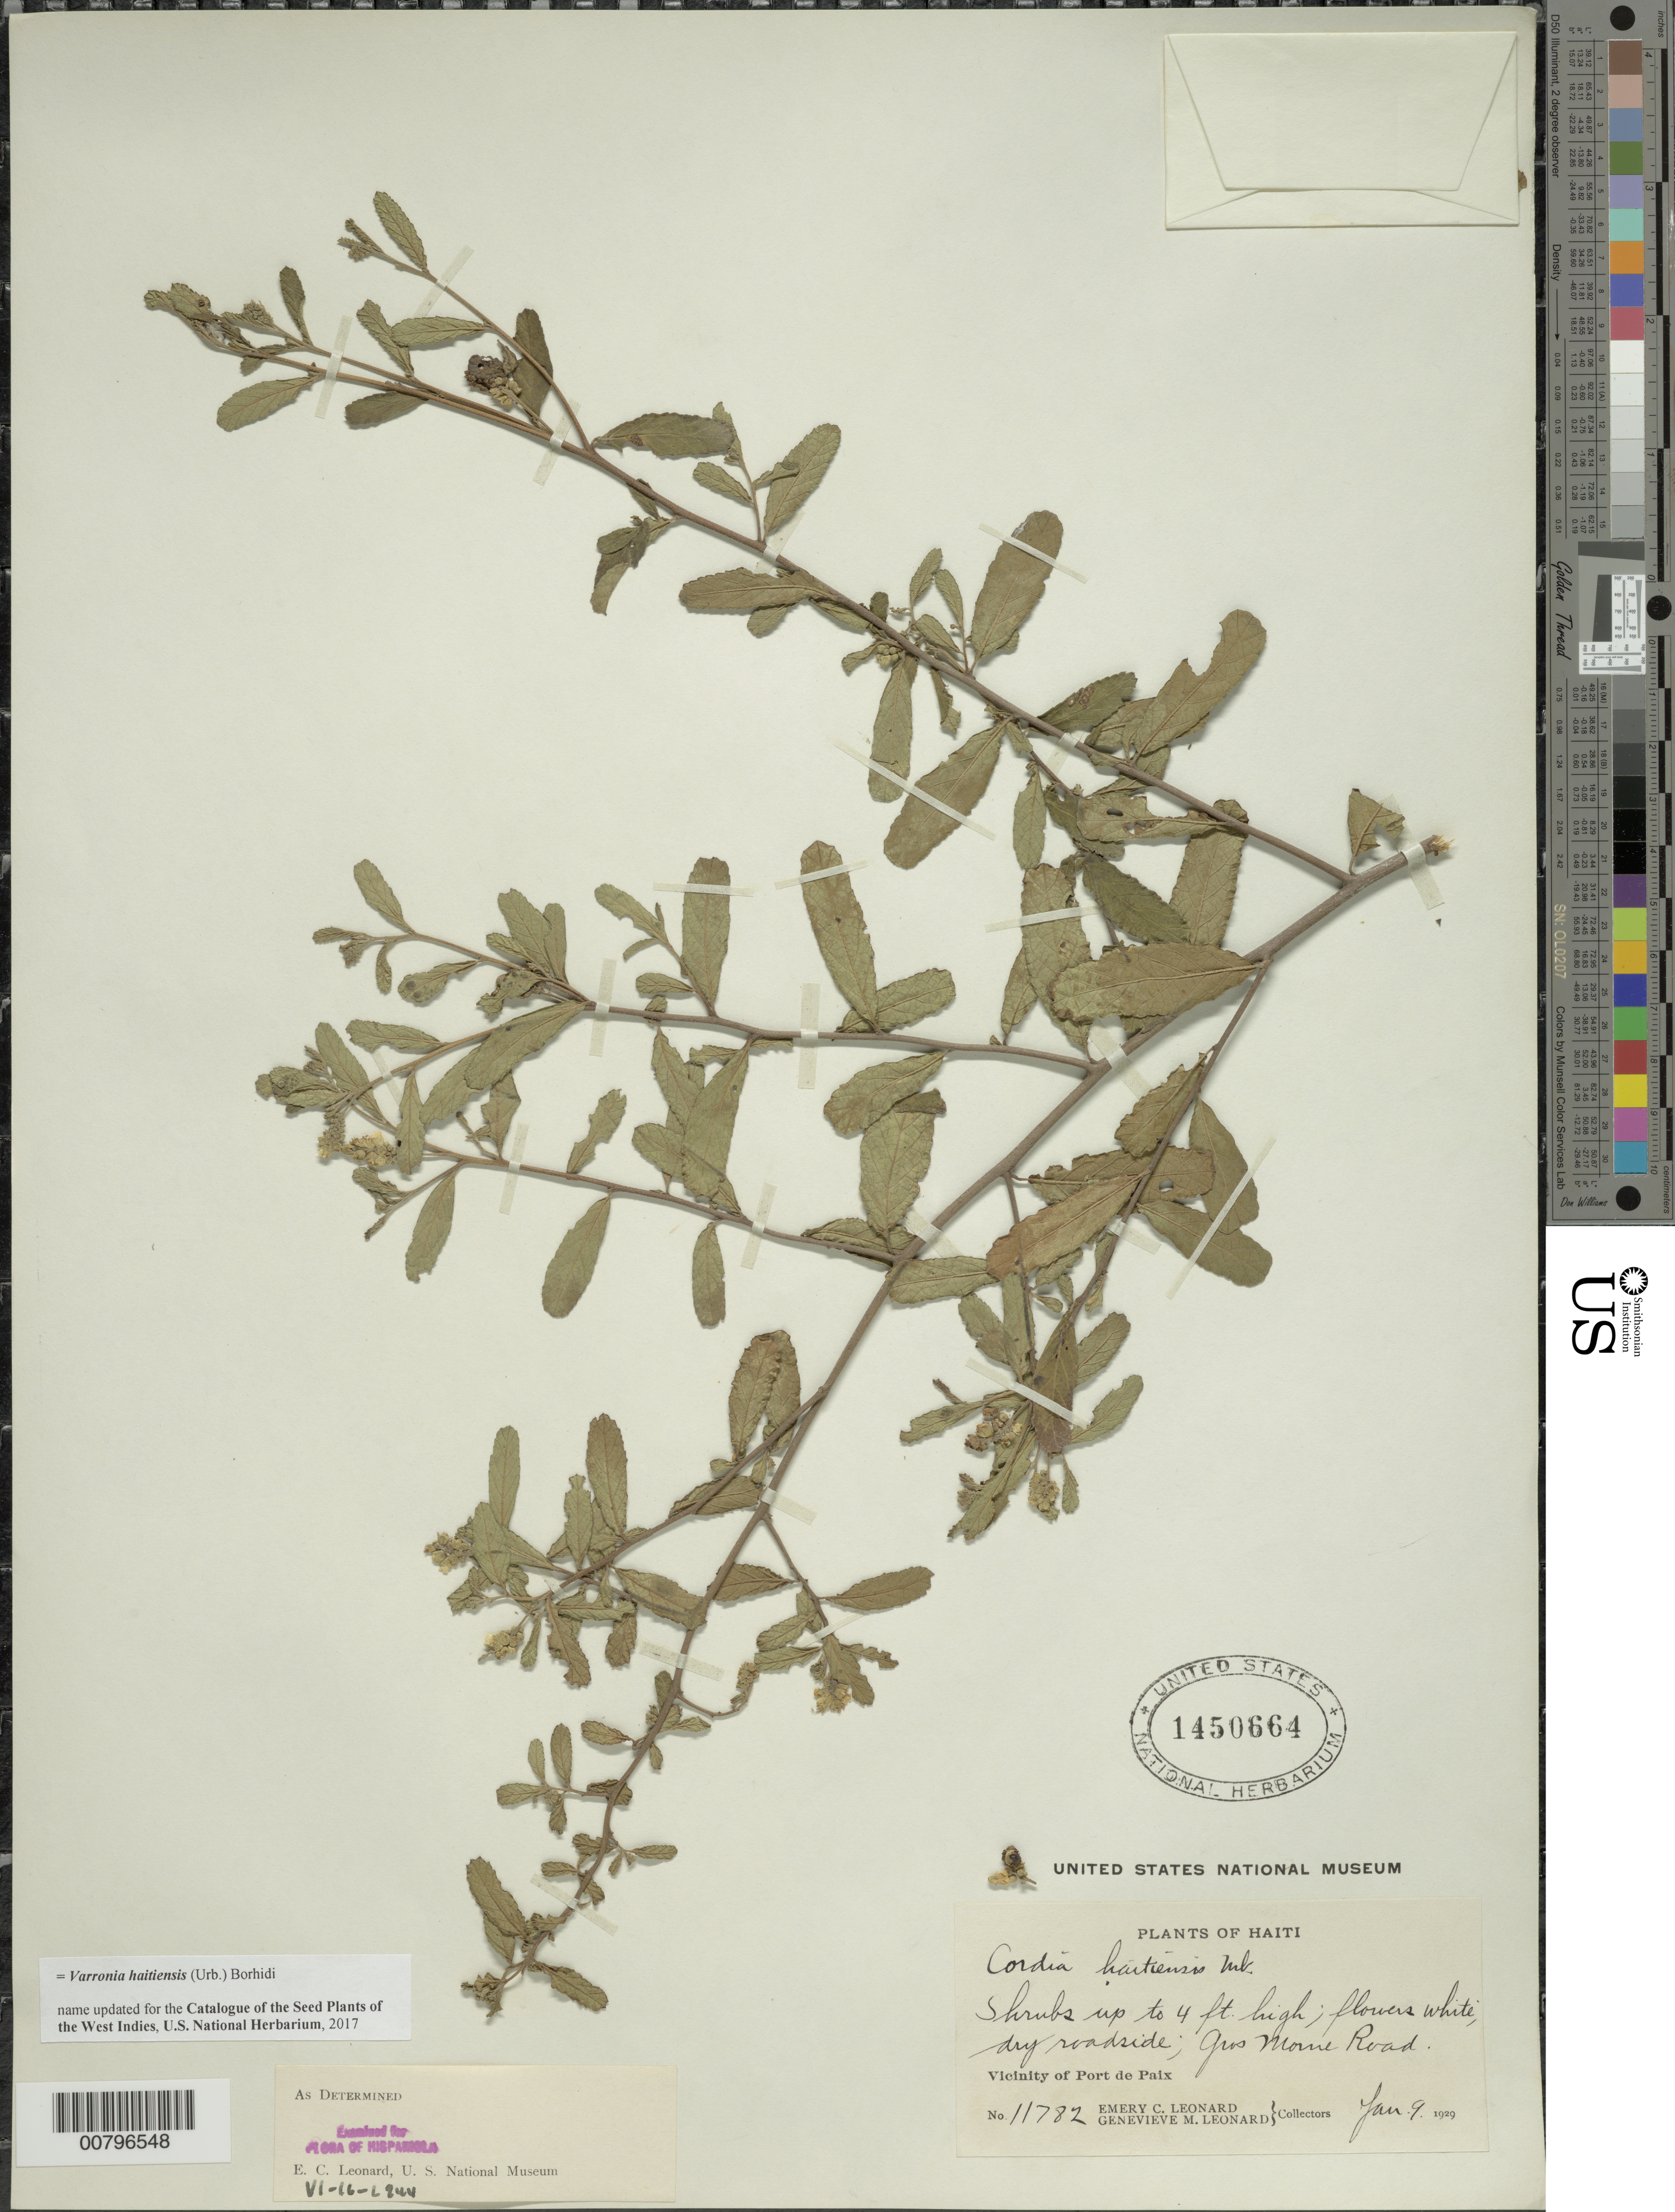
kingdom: Plantae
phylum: Tracheophyta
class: Magnoliopsida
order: Boraginales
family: Cordiaceae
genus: Varronia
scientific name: Varronia haitiensis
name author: (Urb.) Borhidi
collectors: E. C. Leonard & G. M. Leonard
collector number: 11782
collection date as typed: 09 Jan 1929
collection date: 1929-01-09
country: Haiti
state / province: Nord-Óuest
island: Hispaniola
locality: Vicinity of Port de Paix, Gros Morne Road.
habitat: Dry roadside.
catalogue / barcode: US 1450664